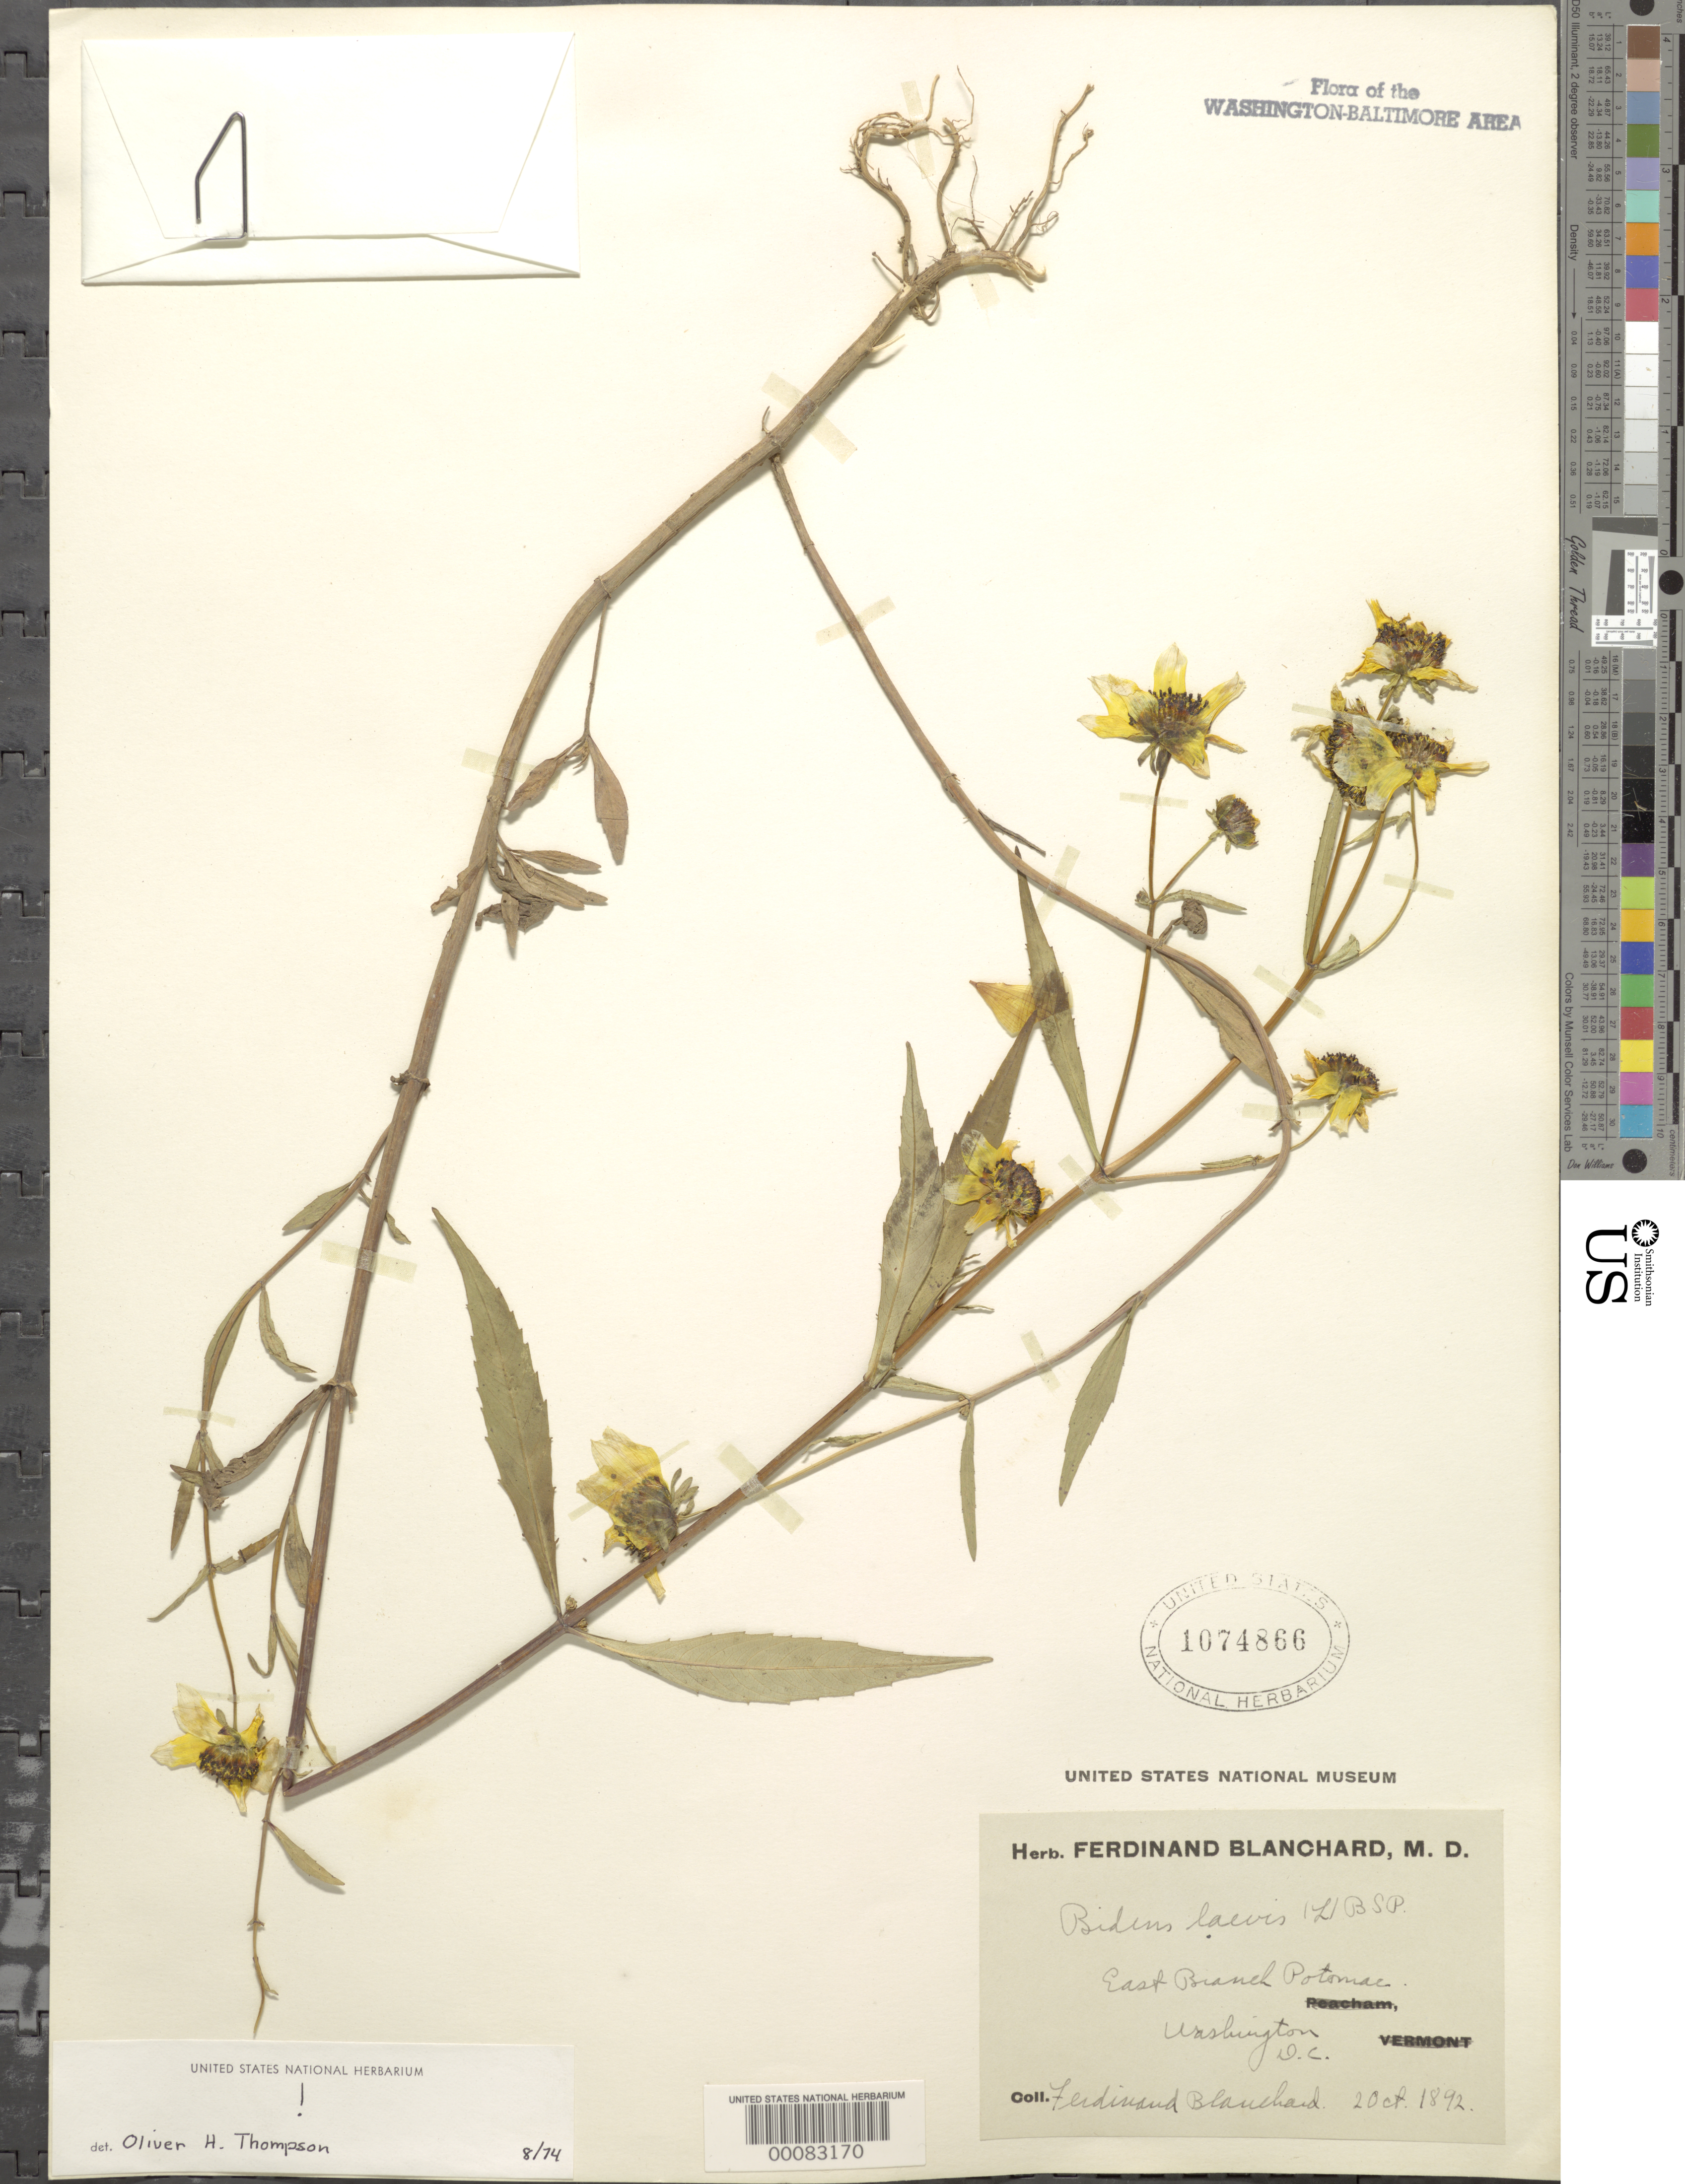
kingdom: Plantae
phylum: Tracheophyta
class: Magnoliopsida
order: Asterales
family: Asteraceae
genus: Bidens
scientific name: Bidens laevis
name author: (L.) Britton, Stearns & Poggenb.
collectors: F. Blanchard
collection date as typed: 02 Oct 1892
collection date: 1892-10-02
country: United States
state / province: District of Columbia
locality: Eastern Branch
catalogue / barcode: US 1074866